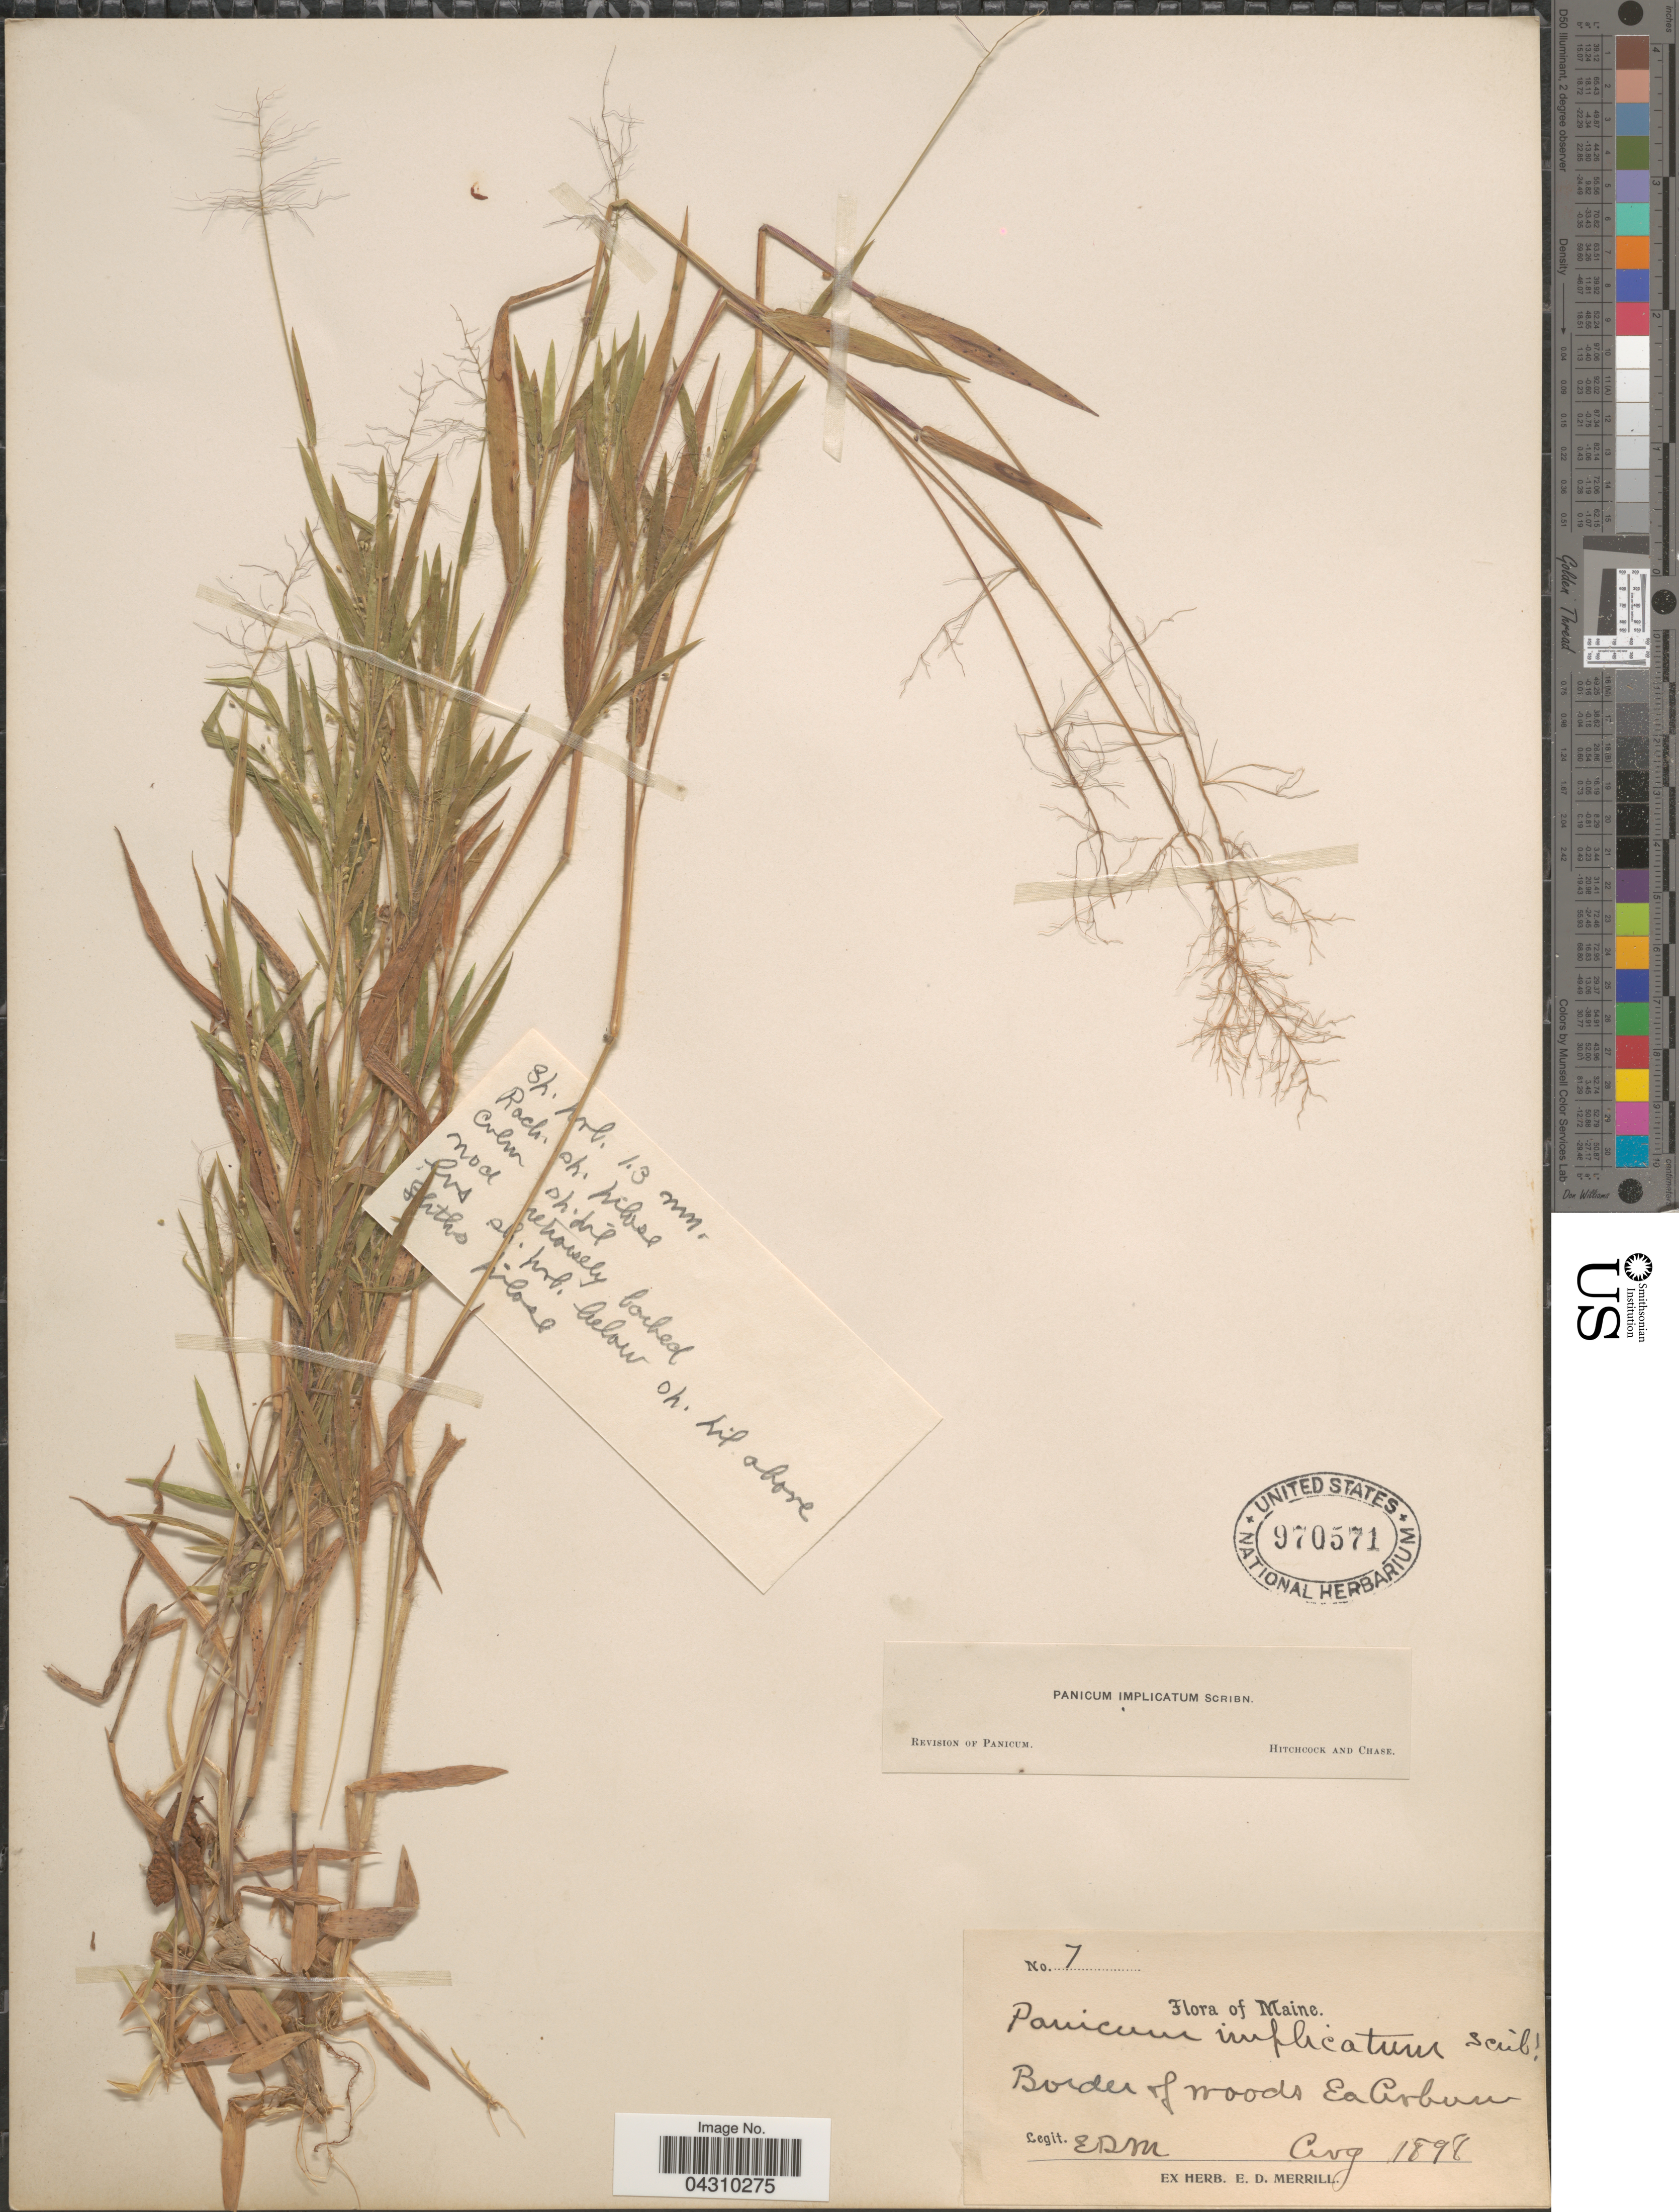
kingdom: Plantae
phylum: Tracheophyta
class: Liliopsida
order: Poales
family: Poaceae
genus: Dichanthelium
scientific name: Dichanthelium acuminatum var. acuminatum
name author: (Sw.) Gould & C.A. Clark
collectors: E. D. Merrill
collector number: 7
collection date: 1898-08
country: United States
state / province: Maine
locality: Border of woods E of Auburn.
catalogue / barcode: US 970571